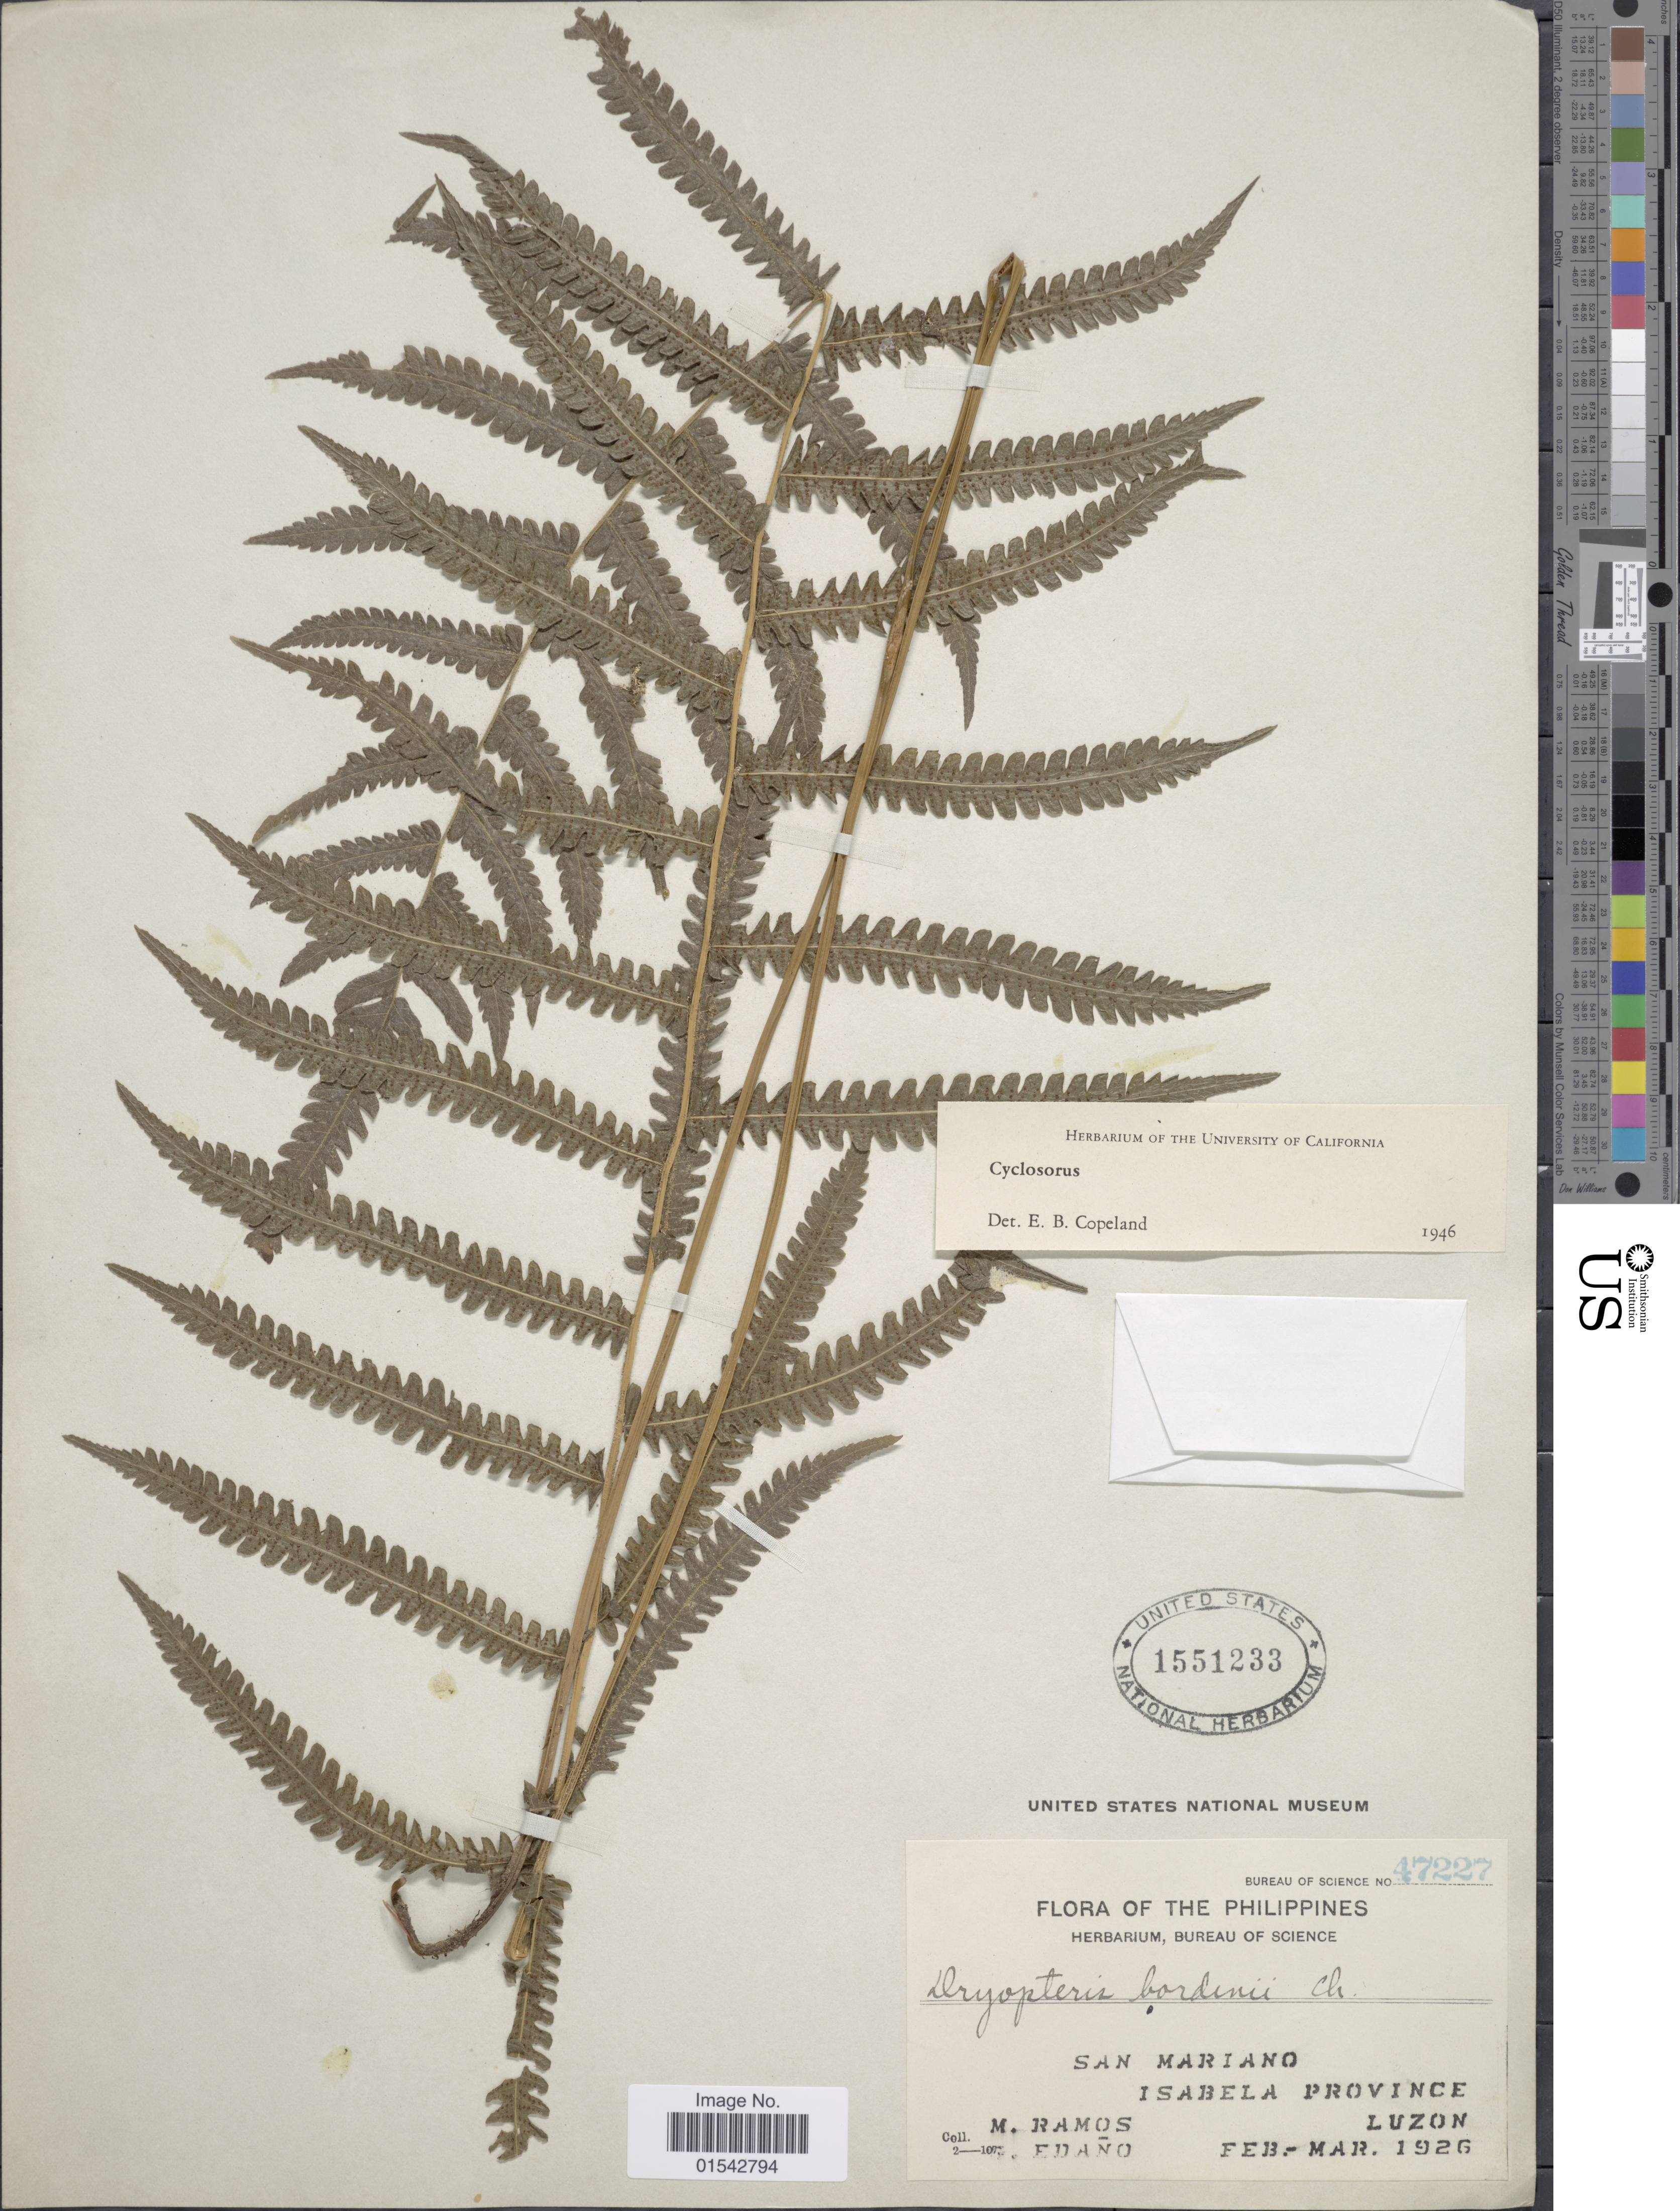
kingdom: Plantae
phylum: Tracheophyta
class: Polypodiopsida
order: Polypodiales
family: Thelypteridaceae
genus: Cyclosorus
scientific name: Cyclosorus sp.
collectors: M. Ramos & -. Edano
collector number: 47227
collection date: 1926-02/1926-03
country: Philippines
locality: Philippines, San Mariano, Isabela Province, Luzon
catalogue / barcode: US 1551233